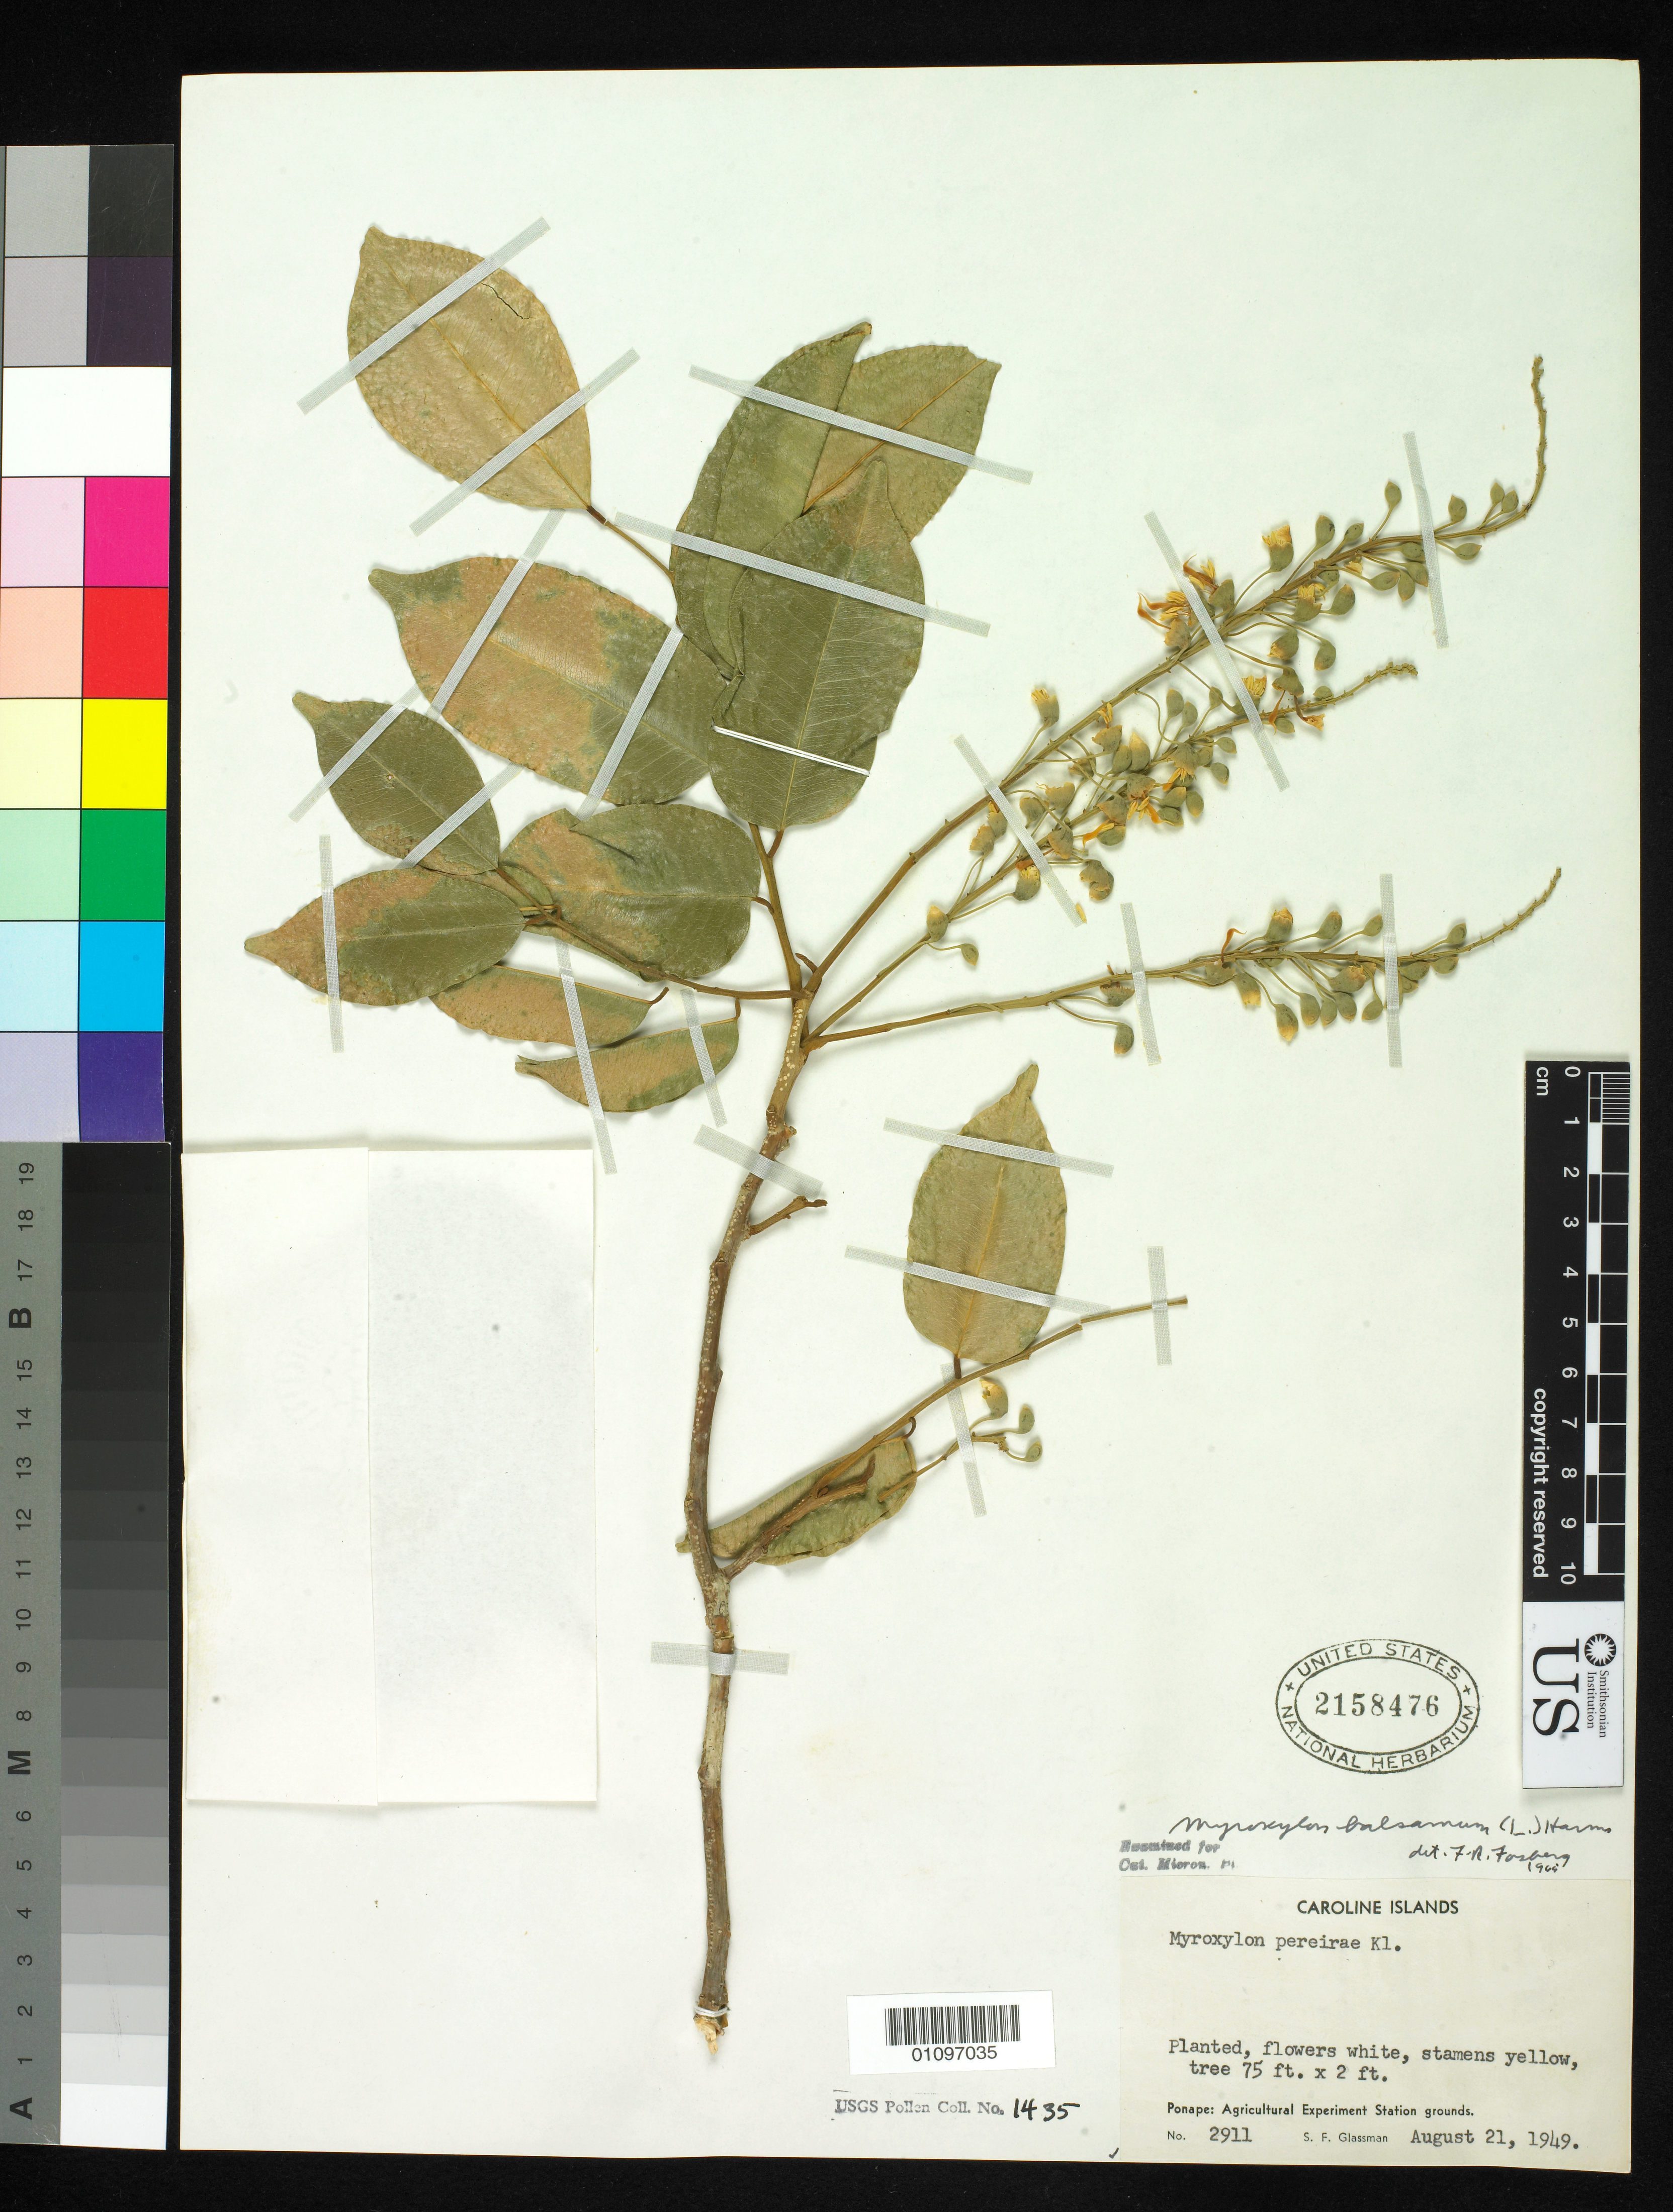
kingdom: Plantae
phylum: Tracheophyta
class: Magnoliopsida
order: Fabales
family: Fabaceae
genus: Myroxylon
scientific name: Myroxylon balsamum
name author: (L.) Harms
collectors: S. F. Glassman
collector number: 2911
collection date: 1949-08-21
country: Micronesia, Federated States of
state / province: Pohnpei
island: Pohnpei [Ponape]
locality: Agricultural Experiment Station grounds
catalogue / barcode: US 2158476